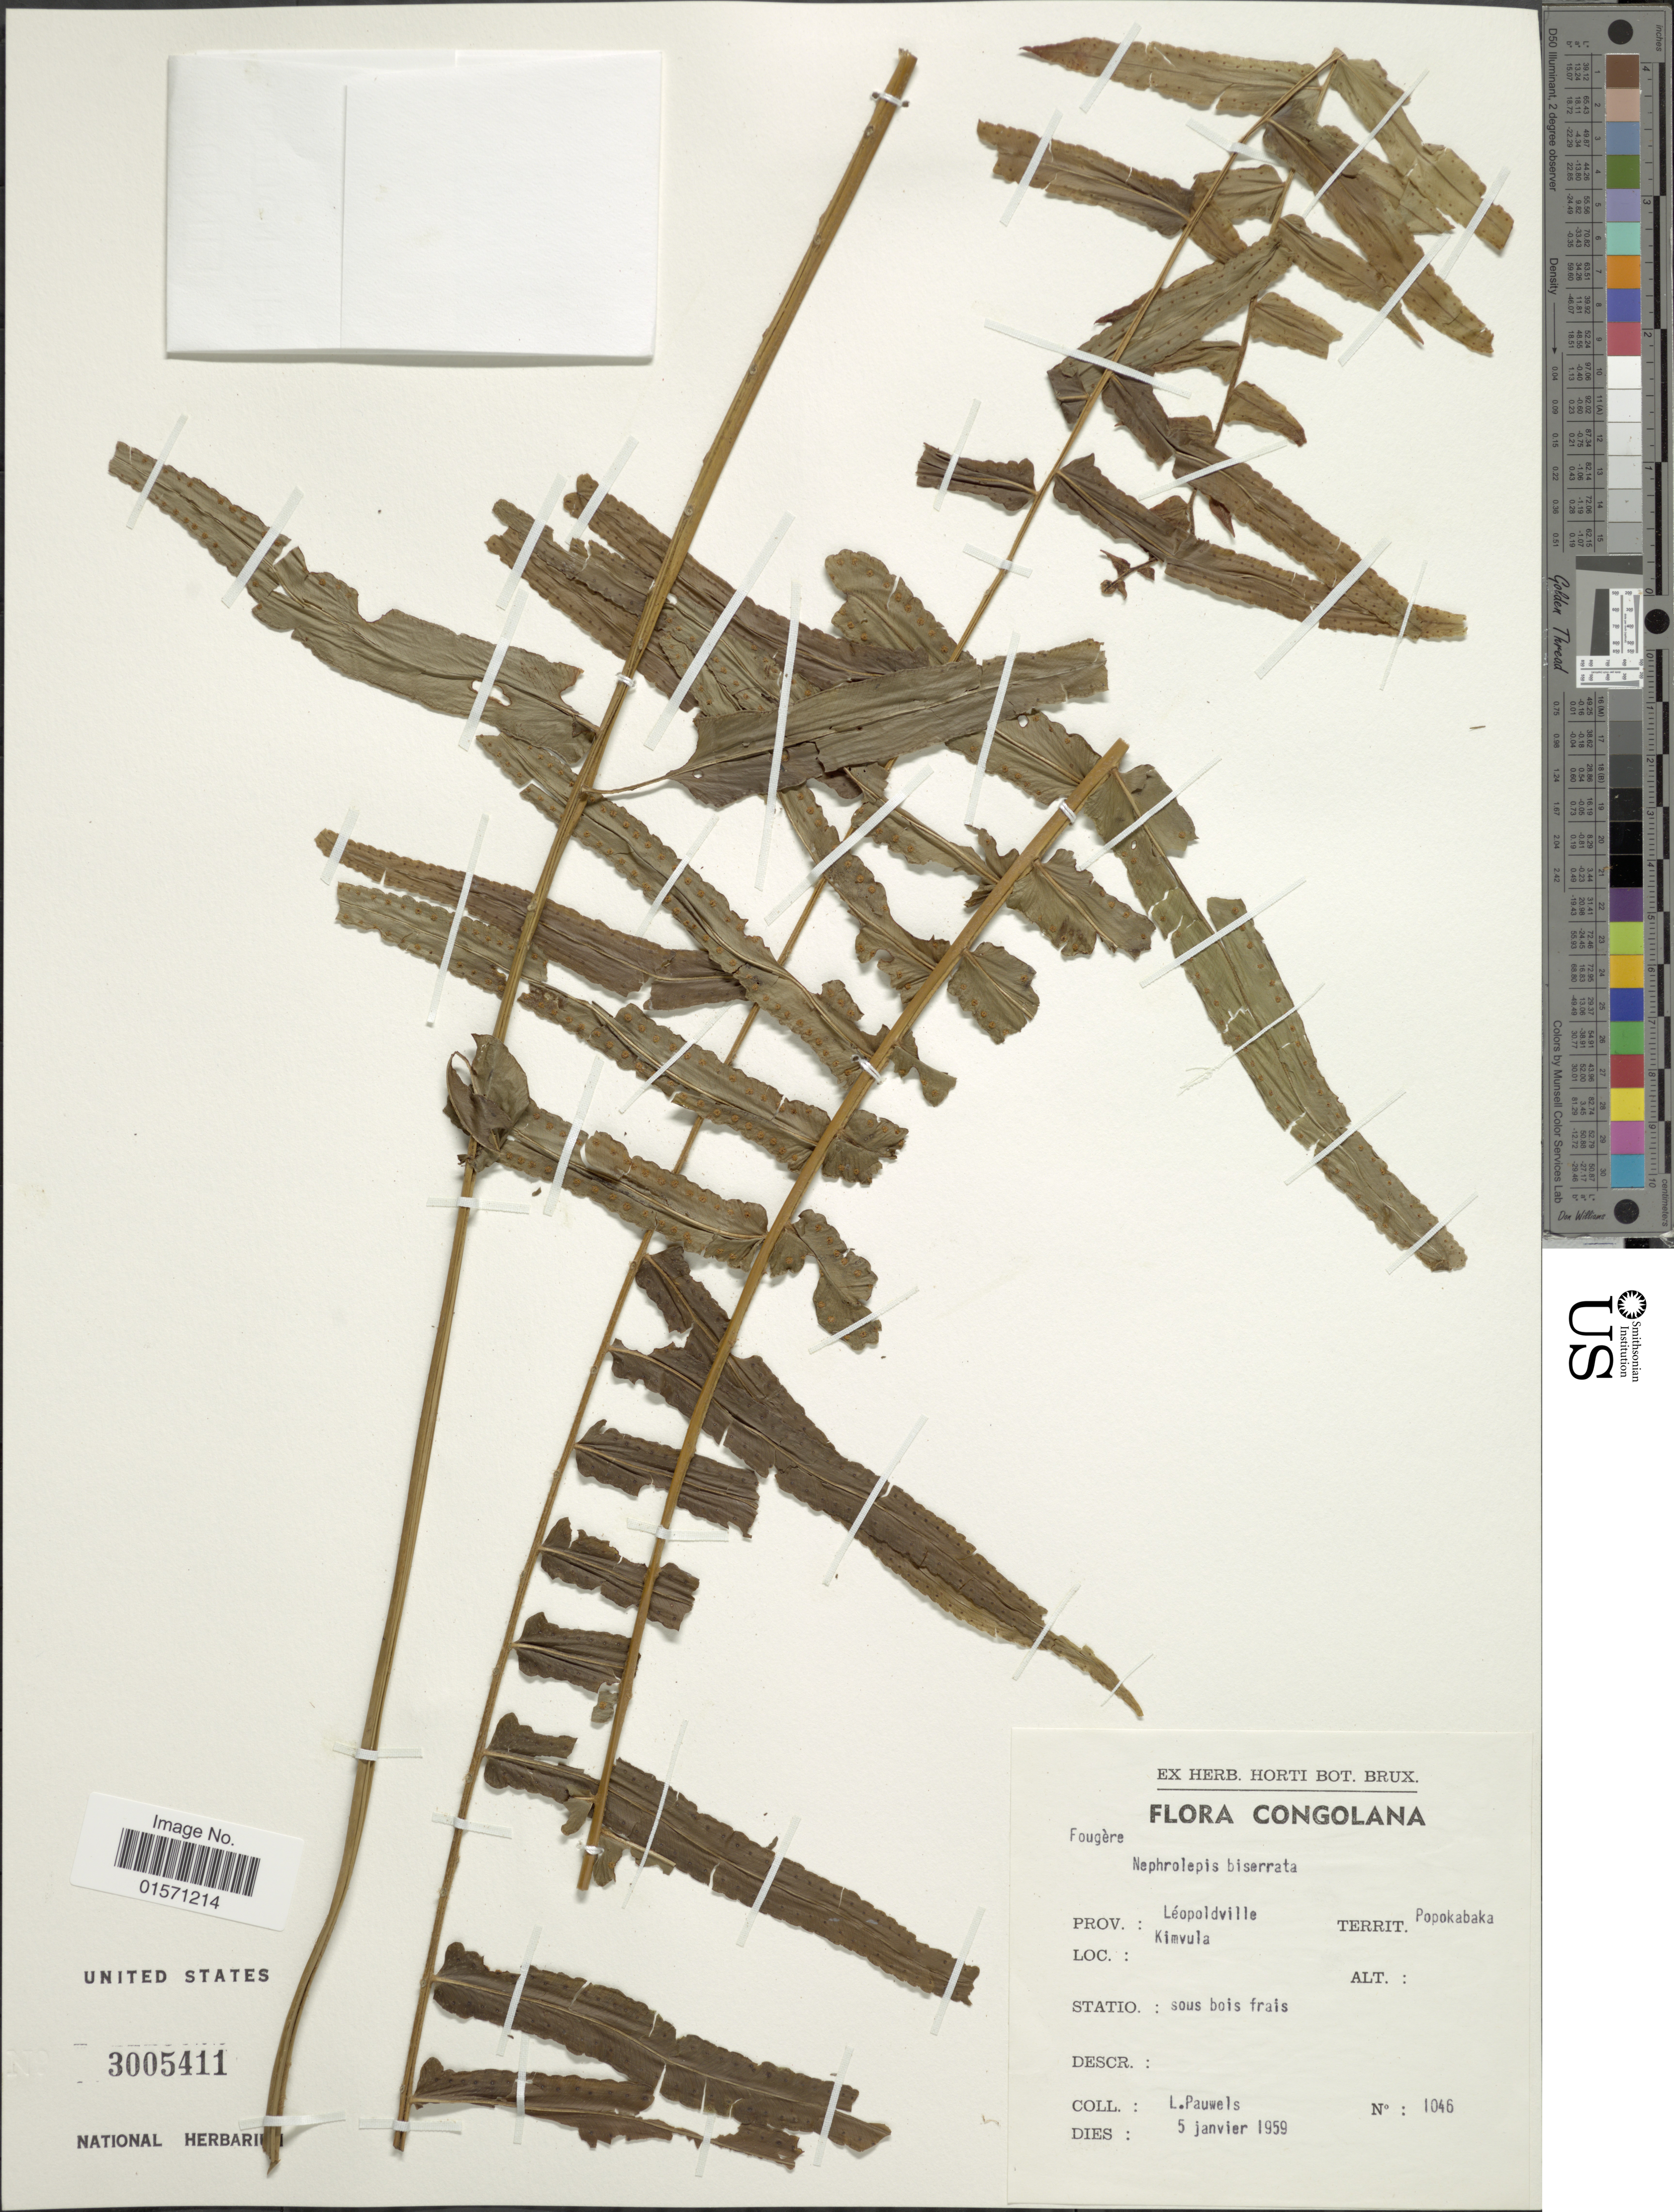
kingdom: Plantae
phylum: Tracheophyta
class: Polypodiopsida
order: Polypodiales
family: Nephrolepidaceae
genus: Nephrolepis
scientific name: Nephrolepis biserrata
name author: (Sw.) Schott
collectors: L. Pauwels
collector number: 1046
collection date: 1959-01-05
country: Congo, Democratic Republic of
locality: Congolana. Prov.: Léopoldville. Kimvula. Territ. Popokabaka. Statio.: sous bois frais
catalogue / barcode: US 3005411